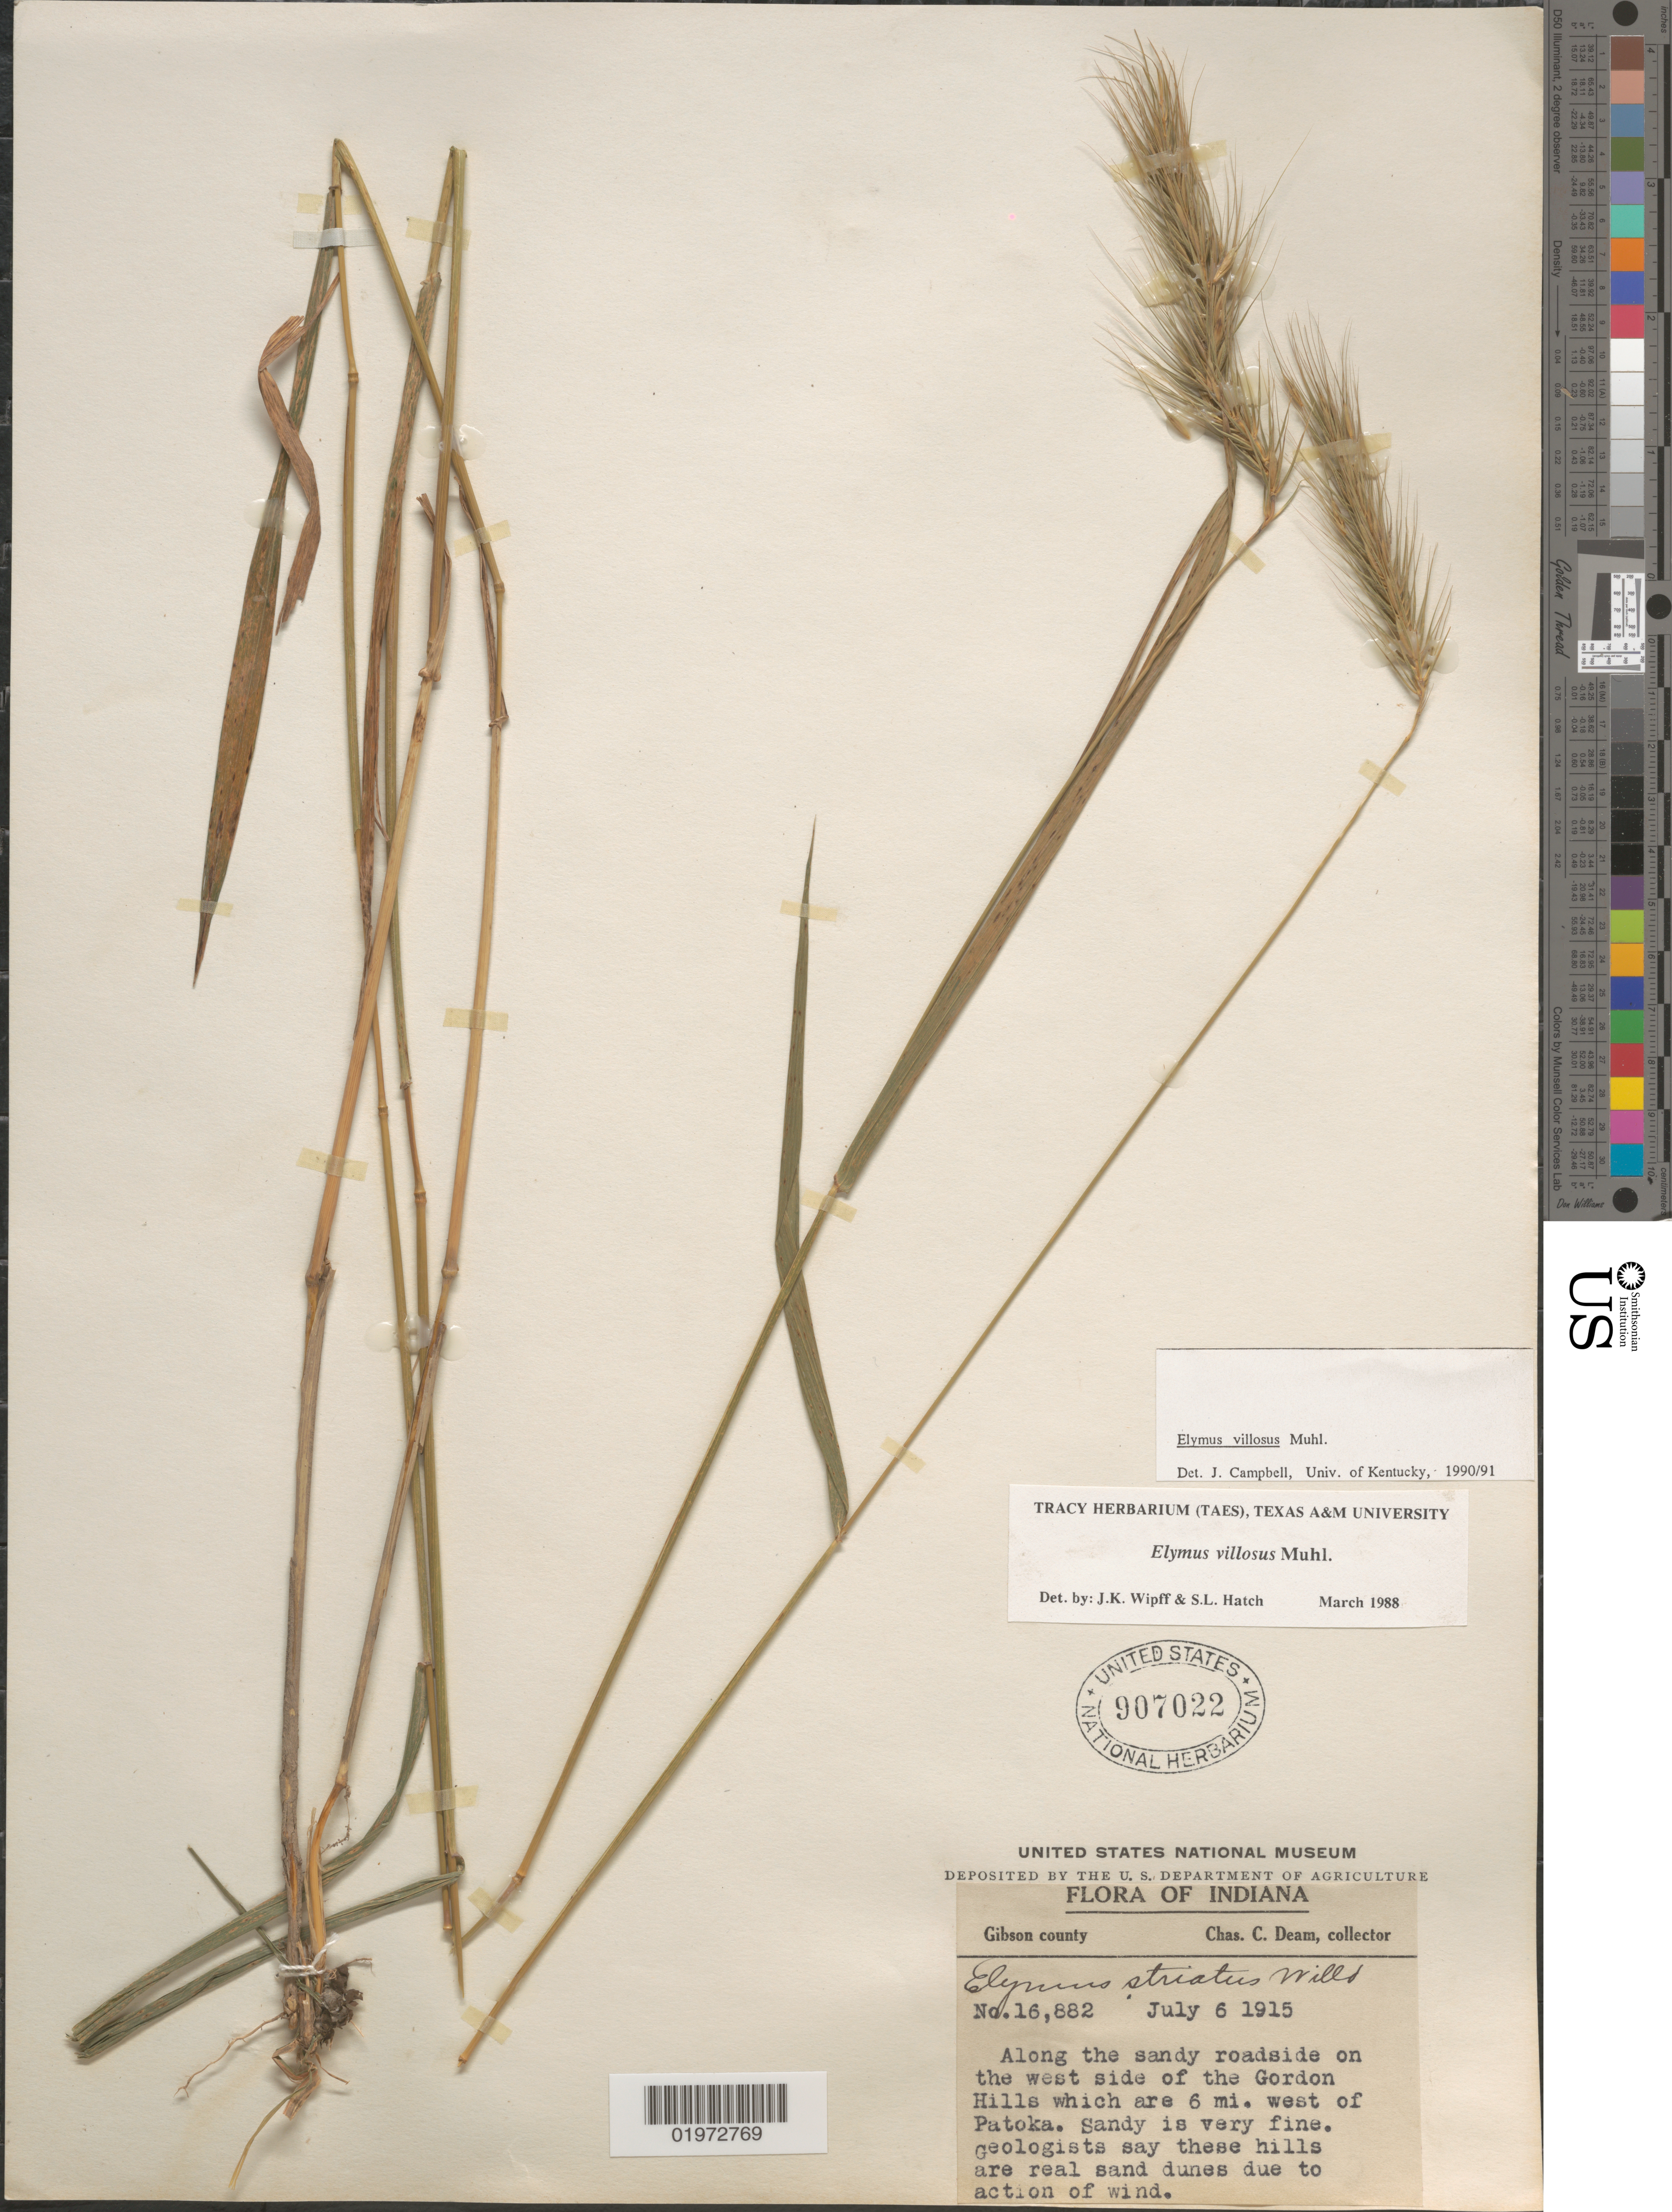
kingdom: Plantae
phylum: Tracheophyta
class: Liliopsida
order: Poales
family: Poaceae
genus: Elymus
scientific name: Elymus villosus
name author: Muhl. ex Willd.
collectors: C. C. Deam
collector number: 16882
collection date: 1915-07-06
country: United States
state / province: Indiana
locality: Gibson County. Along the sandy roadside on the west side of the Gordon Hills which are 6 mi. west of Patoka.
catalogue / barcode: US 907022